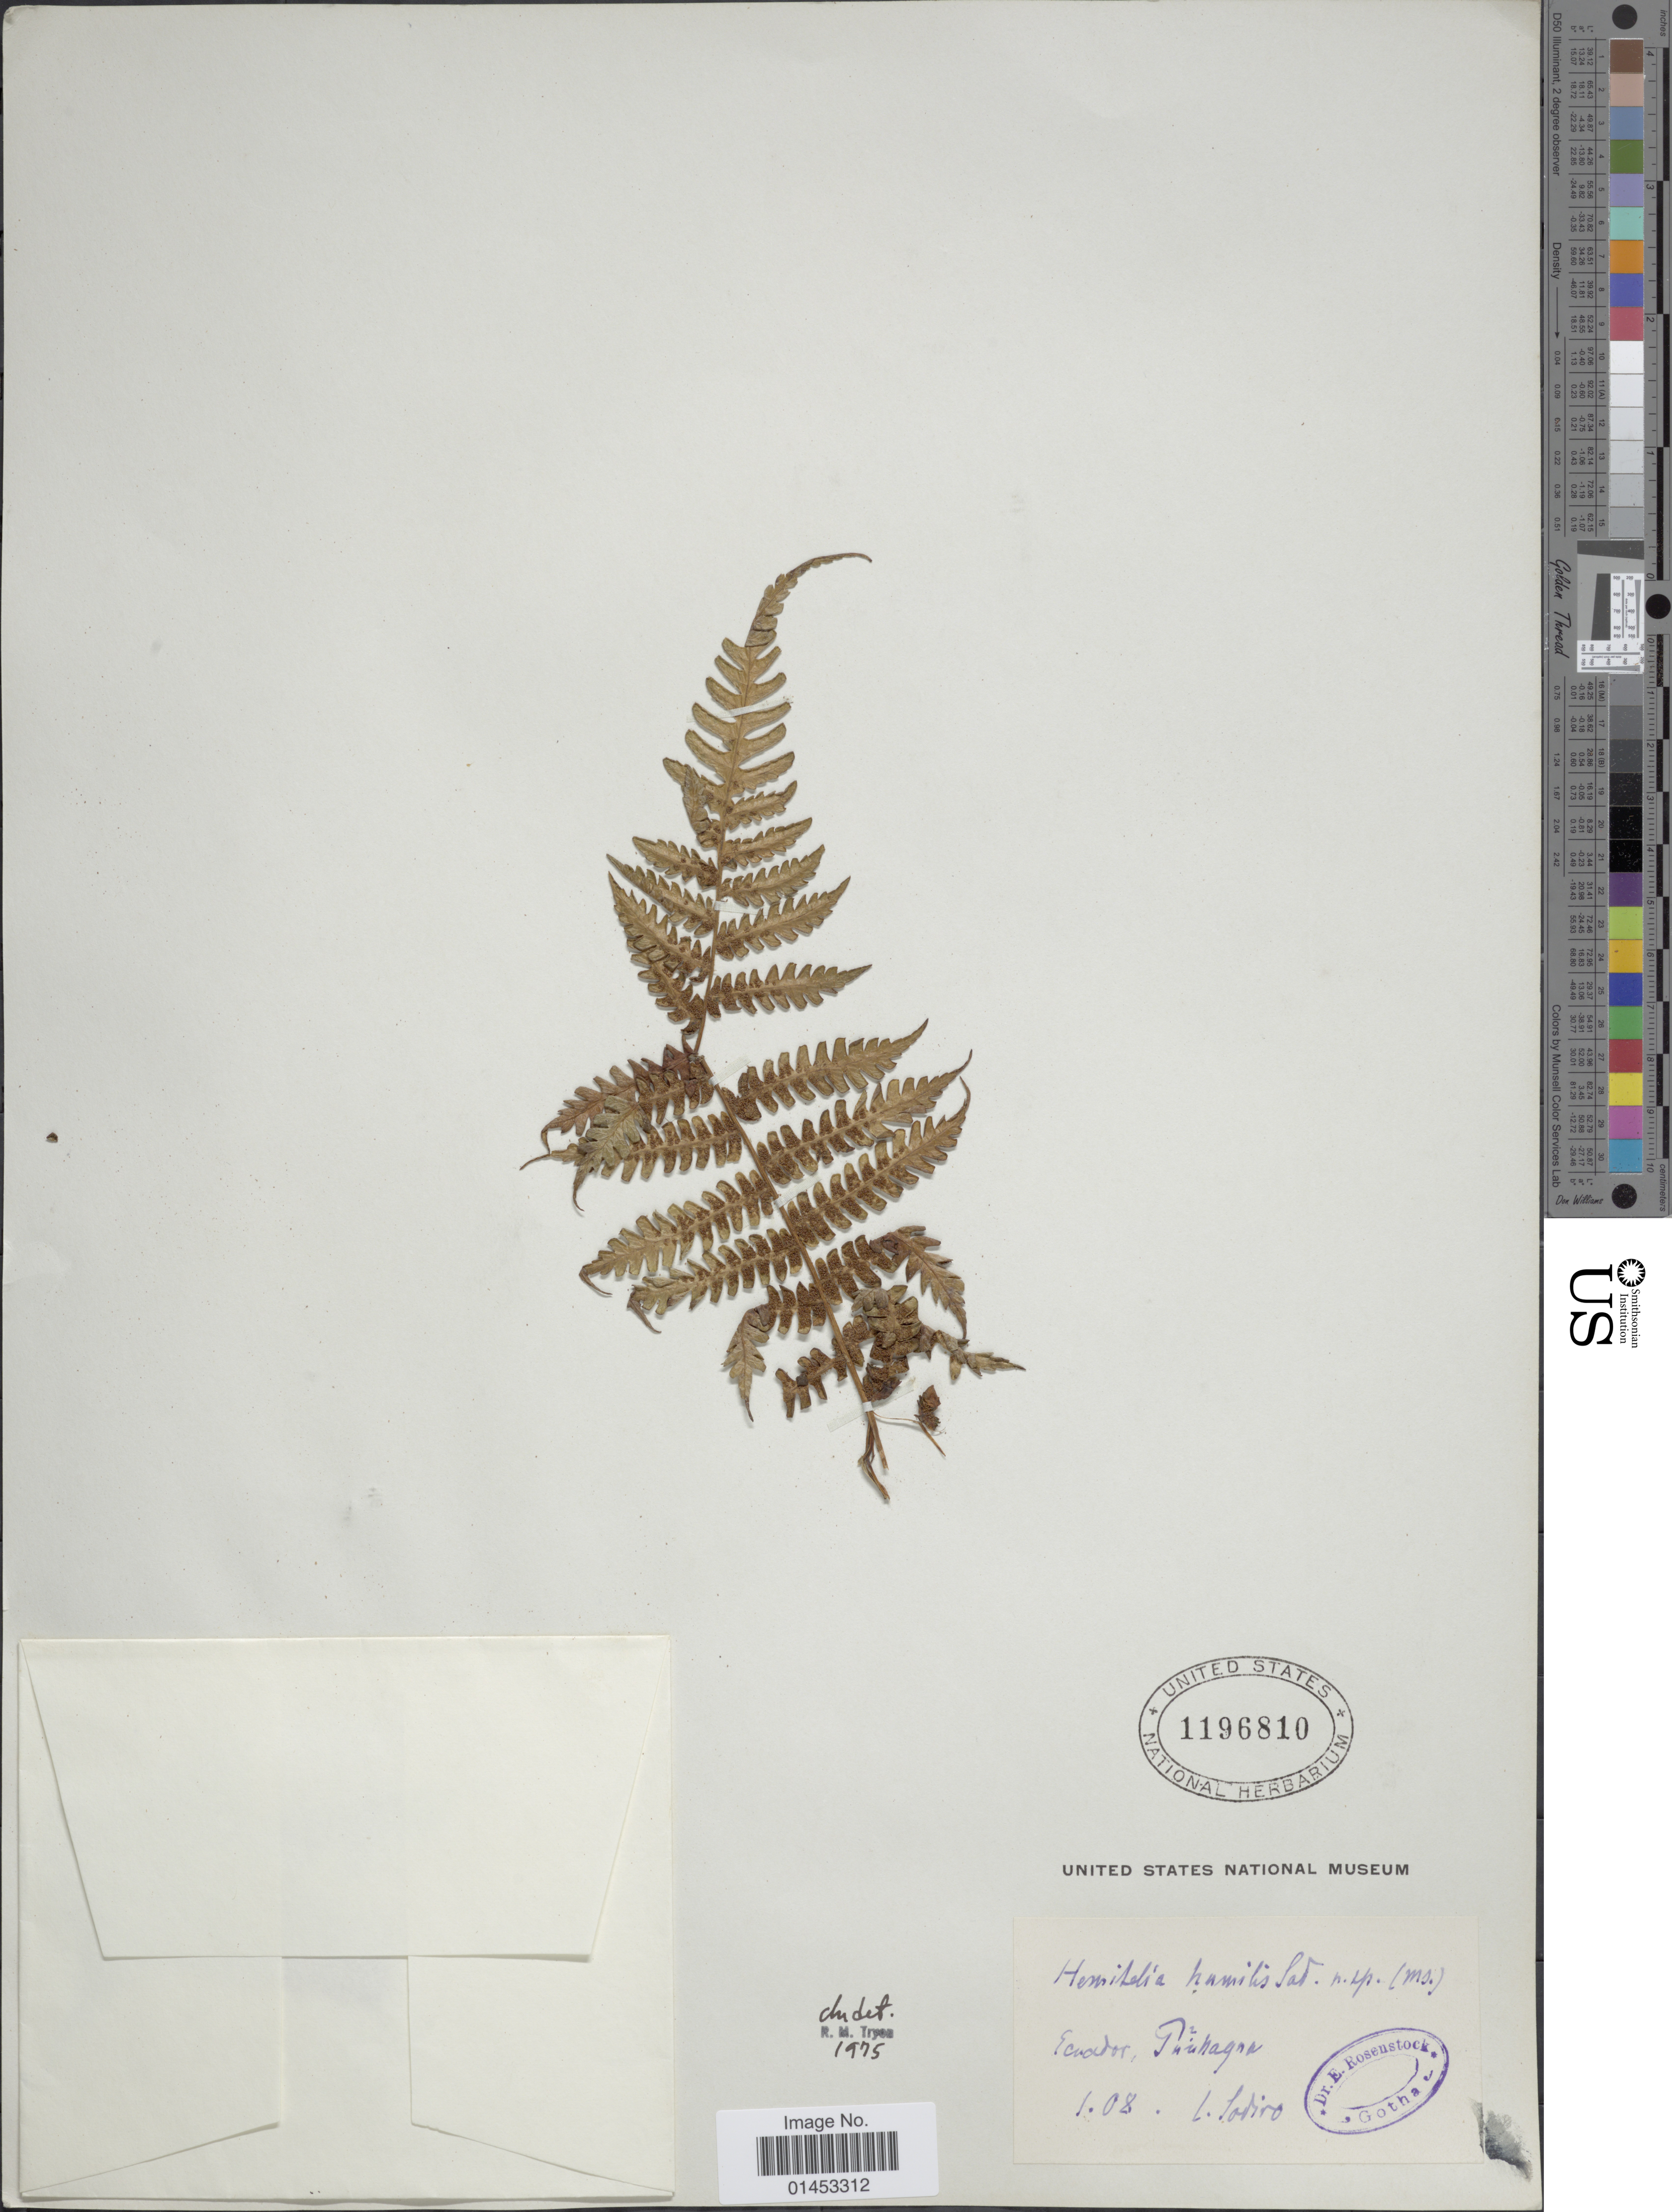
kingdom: Plantae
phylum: Tracheophyta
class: Polypodiopsida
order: Cyatheales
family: Cyatheaceae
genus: Cyathea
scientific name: Cyathea sp.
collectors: Sodiro, --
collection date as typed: Transcribed d/m/y: /1/8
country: Ecuador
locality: Tunhagra [interpreted]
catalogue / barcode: US 1196810